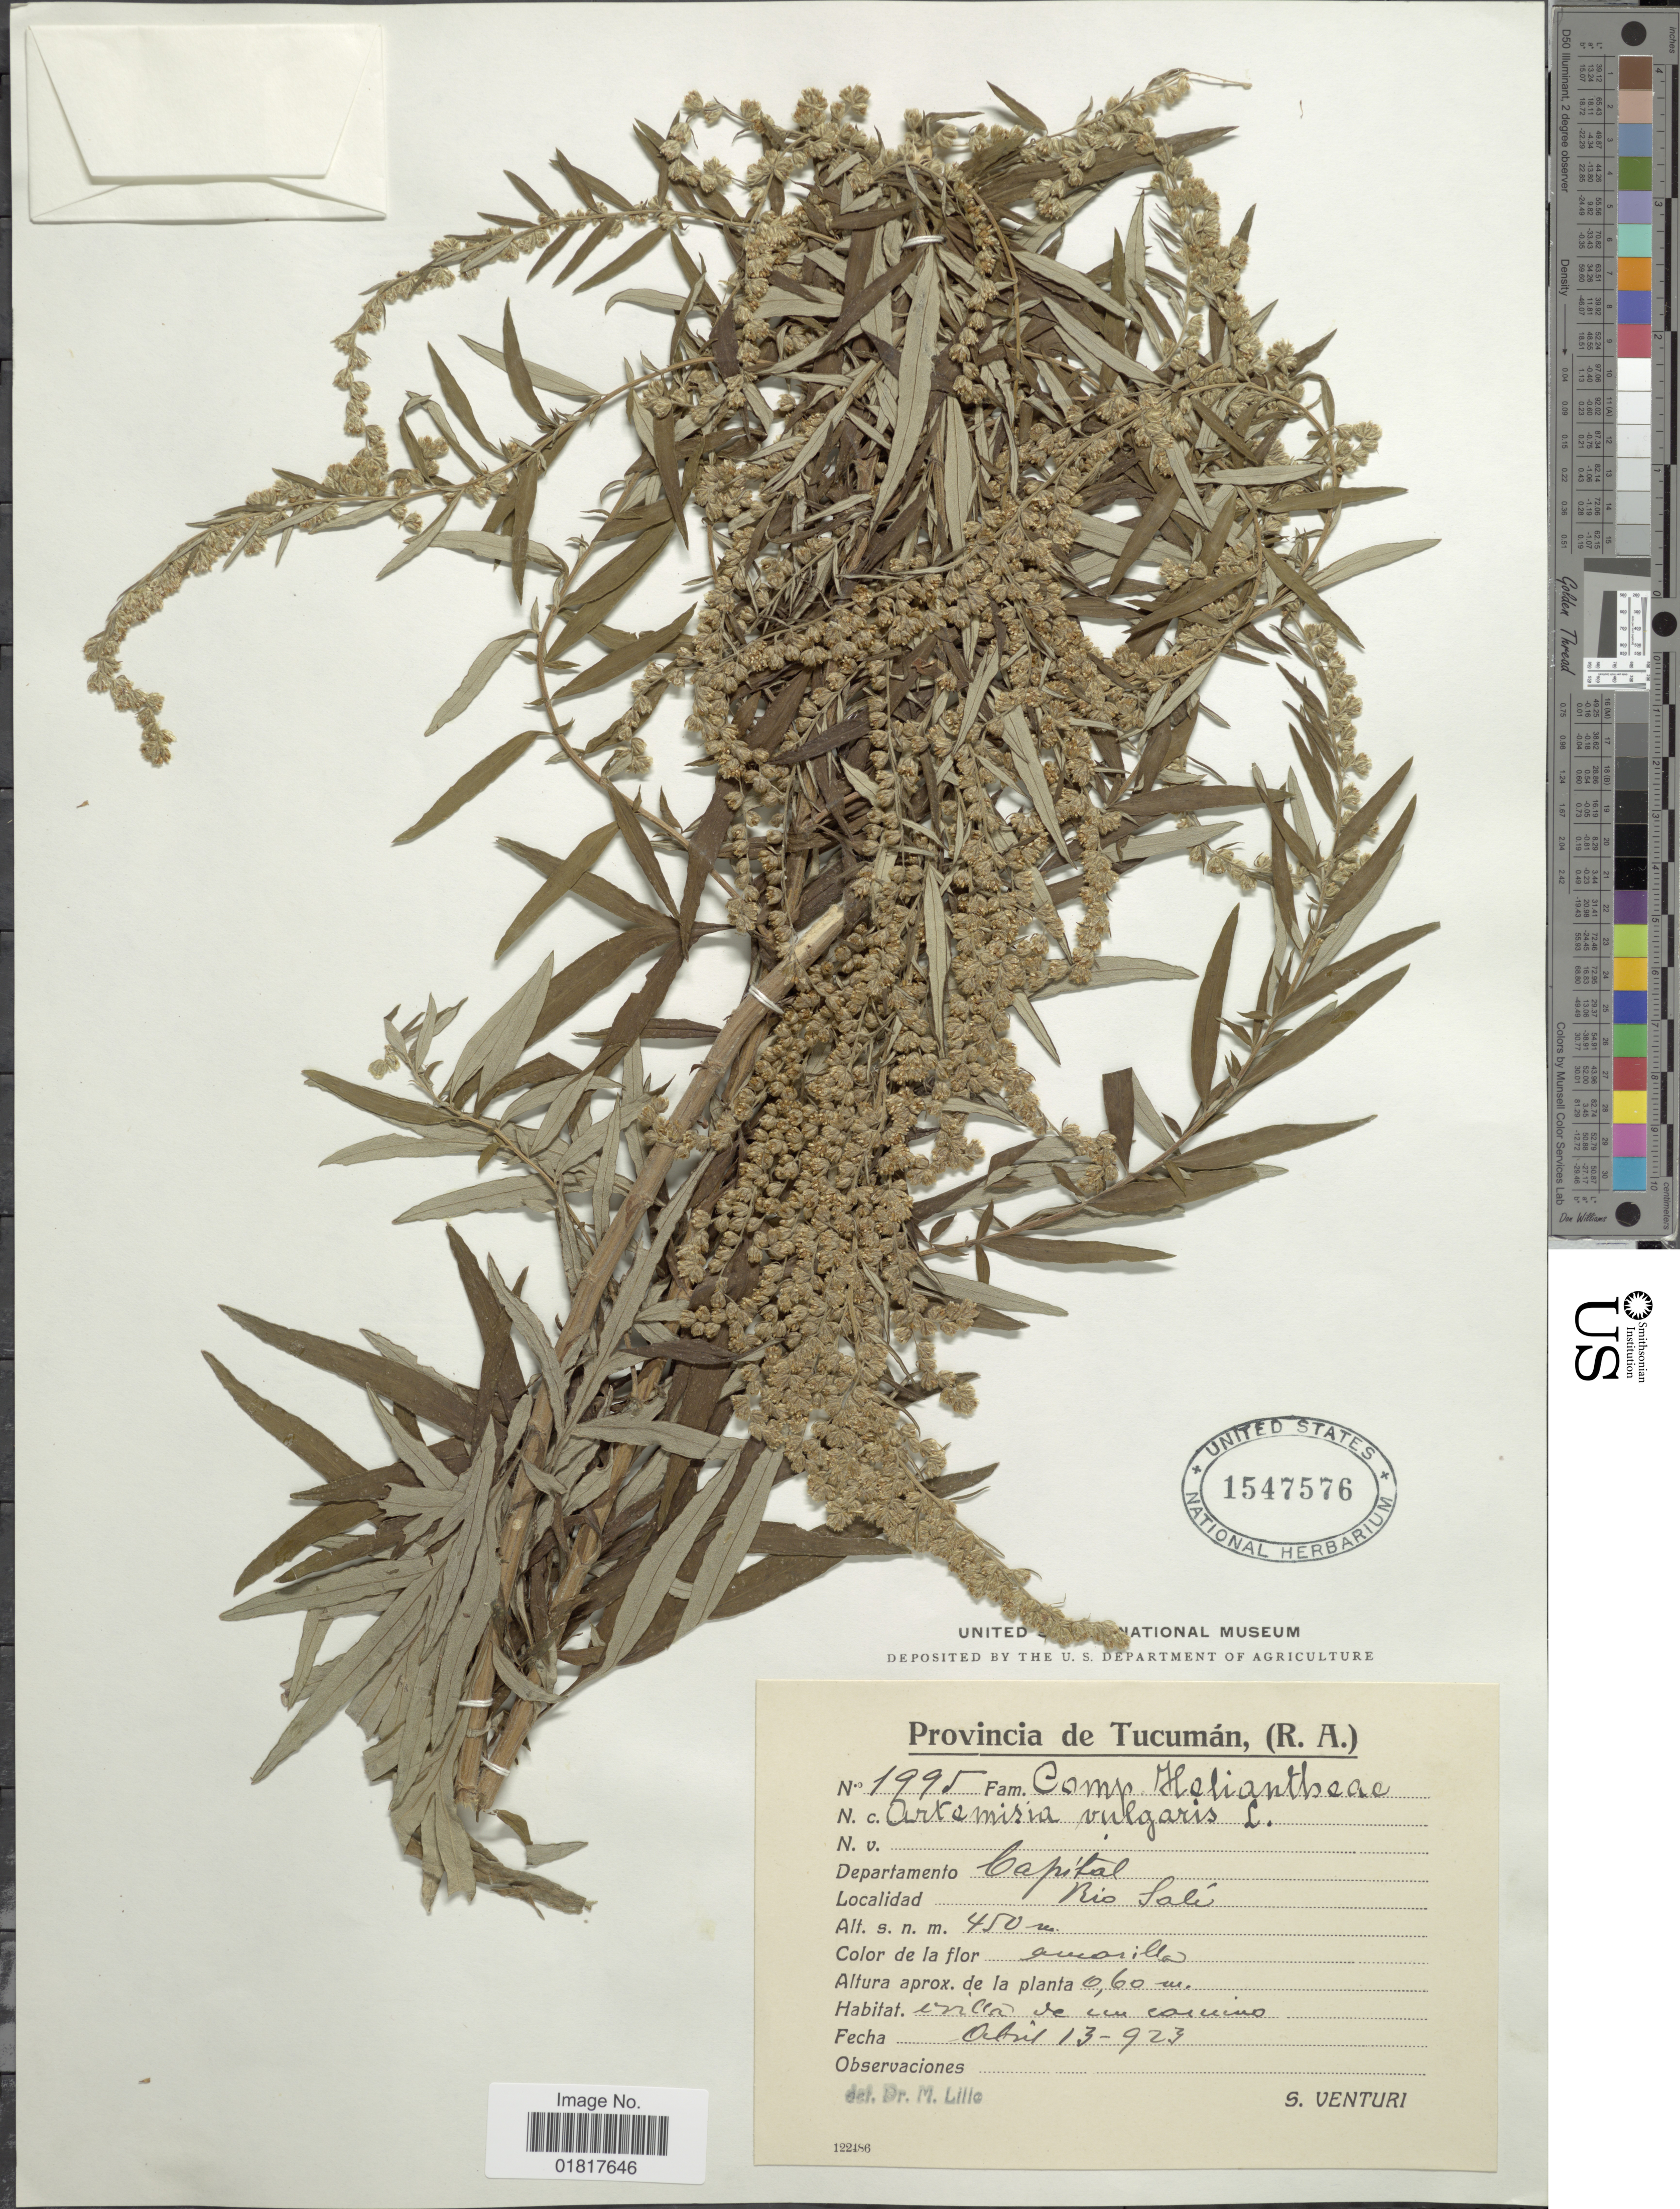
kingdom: Plantae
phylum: Tracheophyta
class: Magnoliopsida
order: Asterales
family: Asteraceae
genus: Artemisia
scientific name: Artemisia vulgaris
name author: L.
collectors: S. Venturi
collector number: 1995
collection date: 1923-04-13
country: Argentina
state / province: Tucuman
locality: (R.A), Departamento Capital, Rio Salí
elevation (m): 450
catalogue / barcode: US 1547576